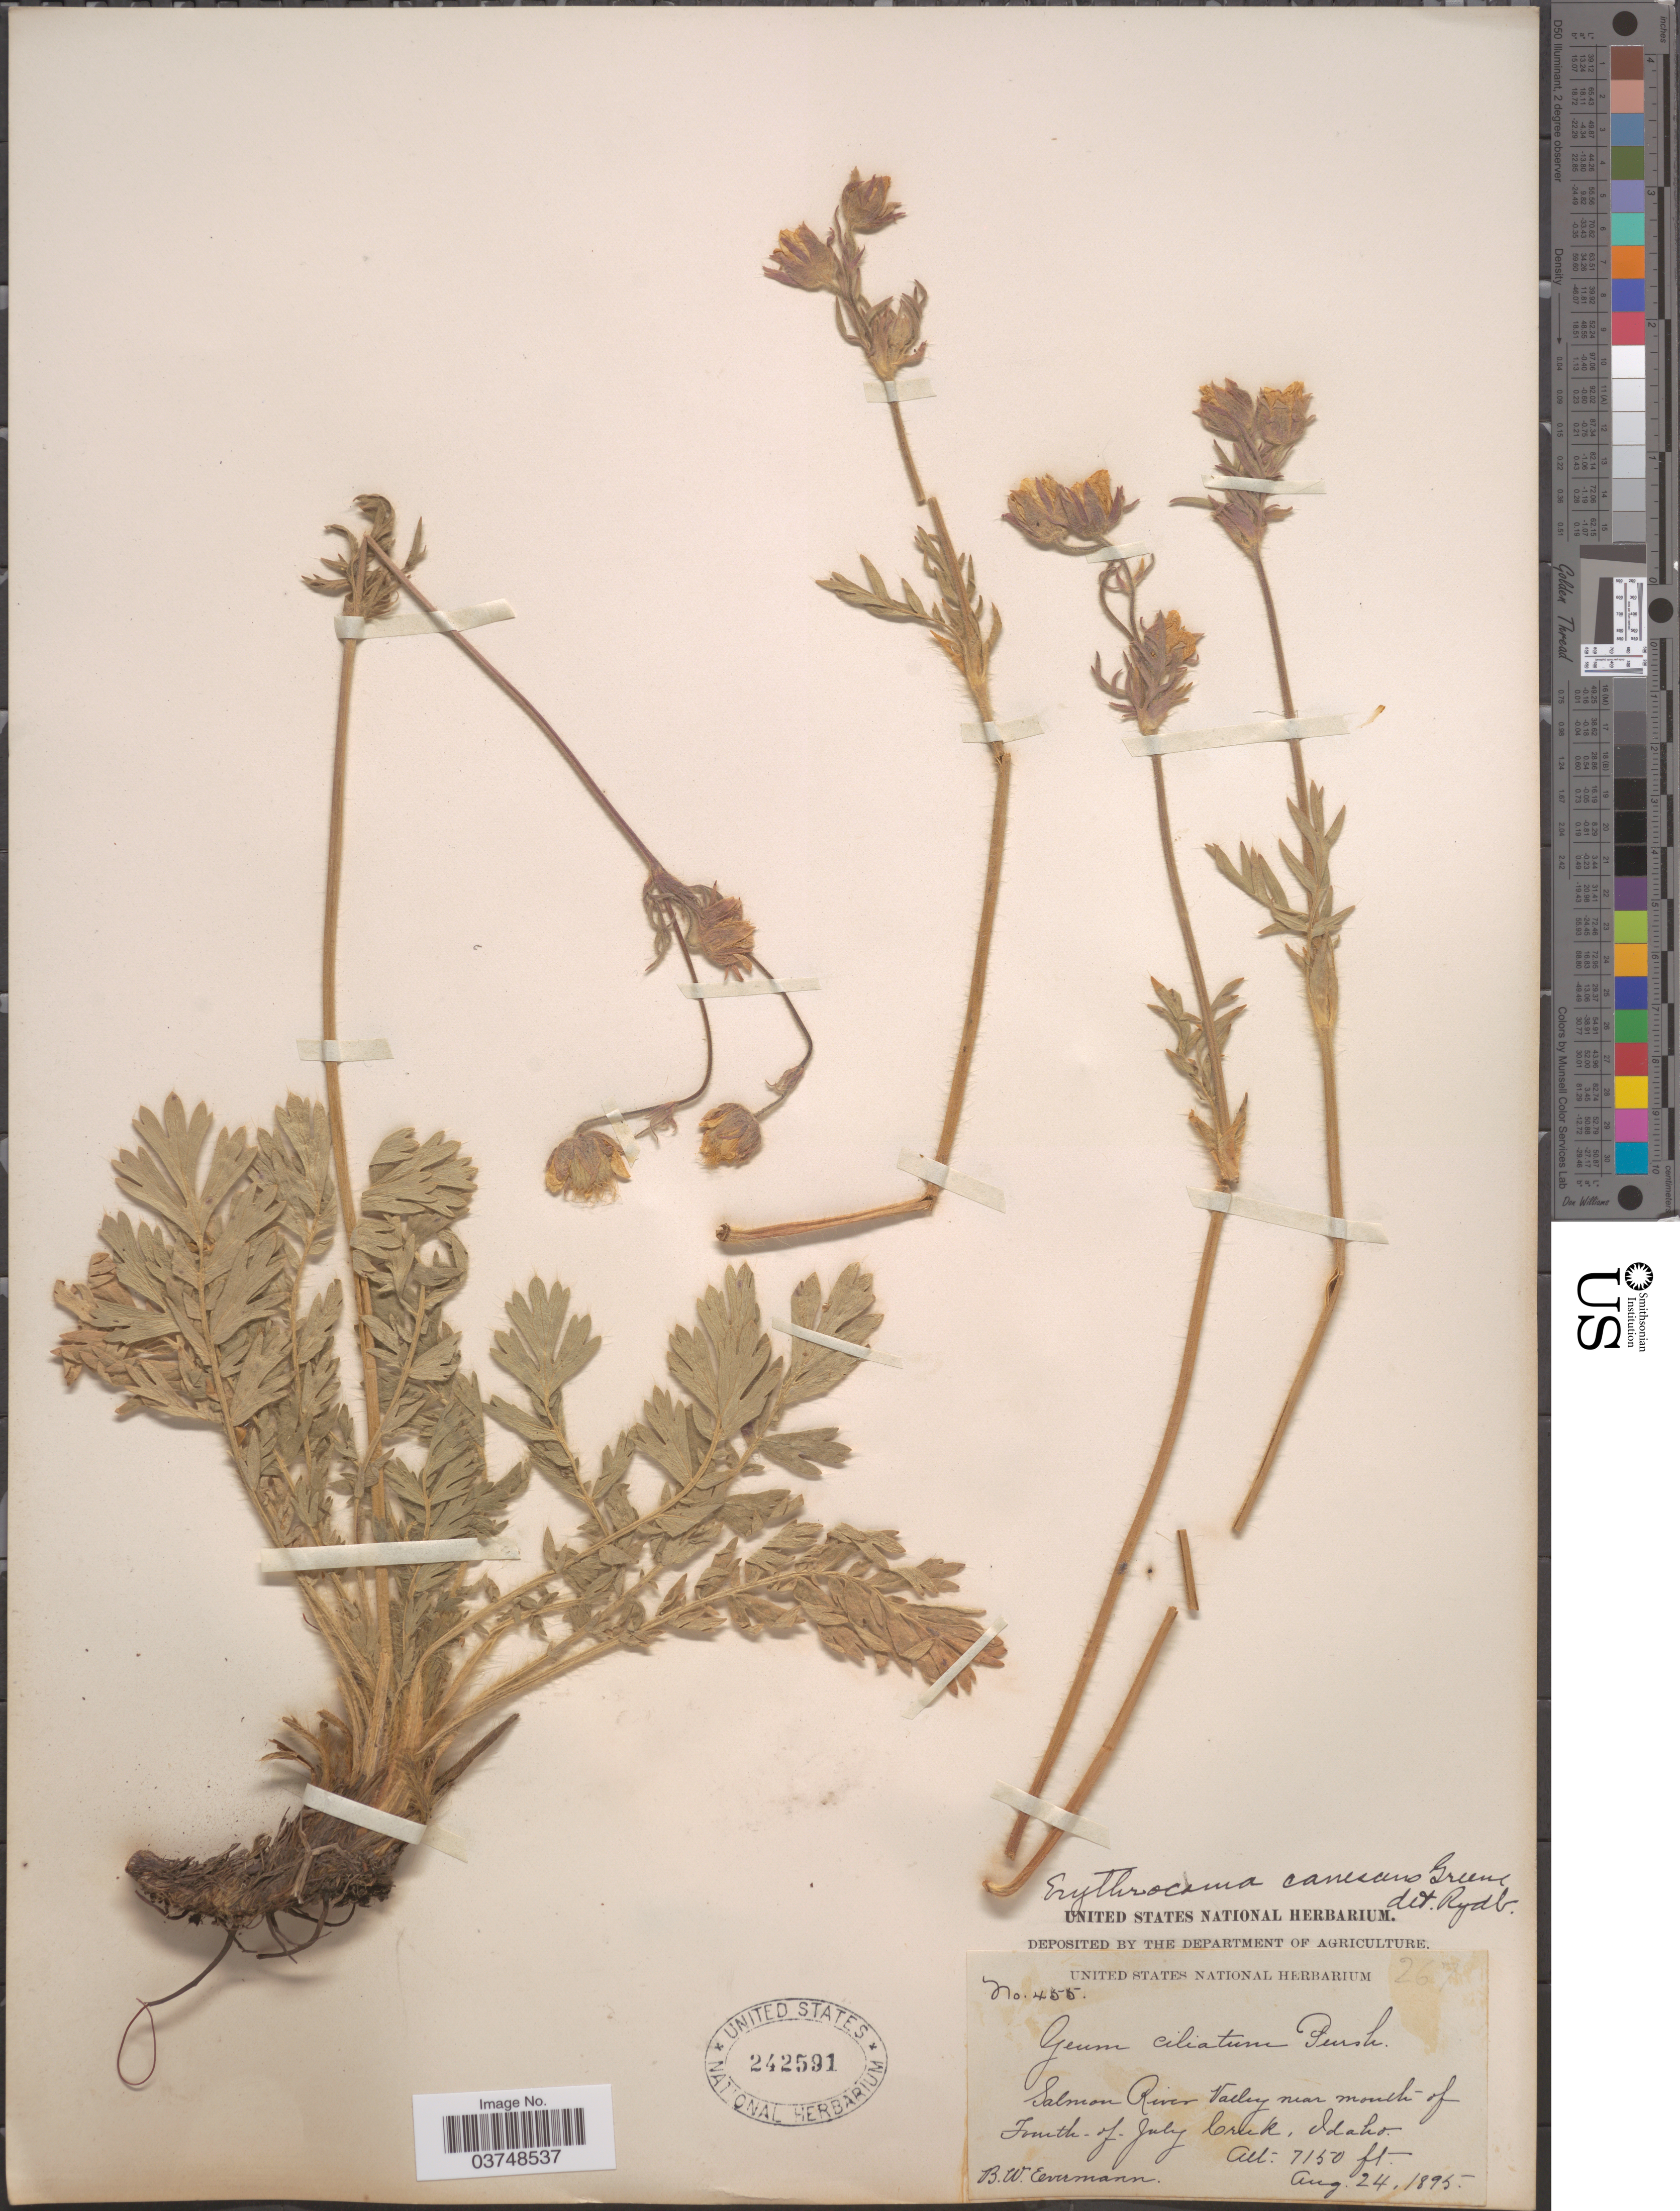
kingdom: Plantae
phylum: Tracheophyta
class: Magnoliopsida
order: Rosales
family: Rosaceae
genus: Geum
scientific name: Geum triflorum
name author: Pursh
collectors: B. W. Evermann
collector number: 455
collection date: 1895-08-24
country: United States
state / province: Idaho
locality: Salmon River Valley near mouth of Fourth-of-July Creek.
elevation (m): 2179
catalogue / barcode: US 242591